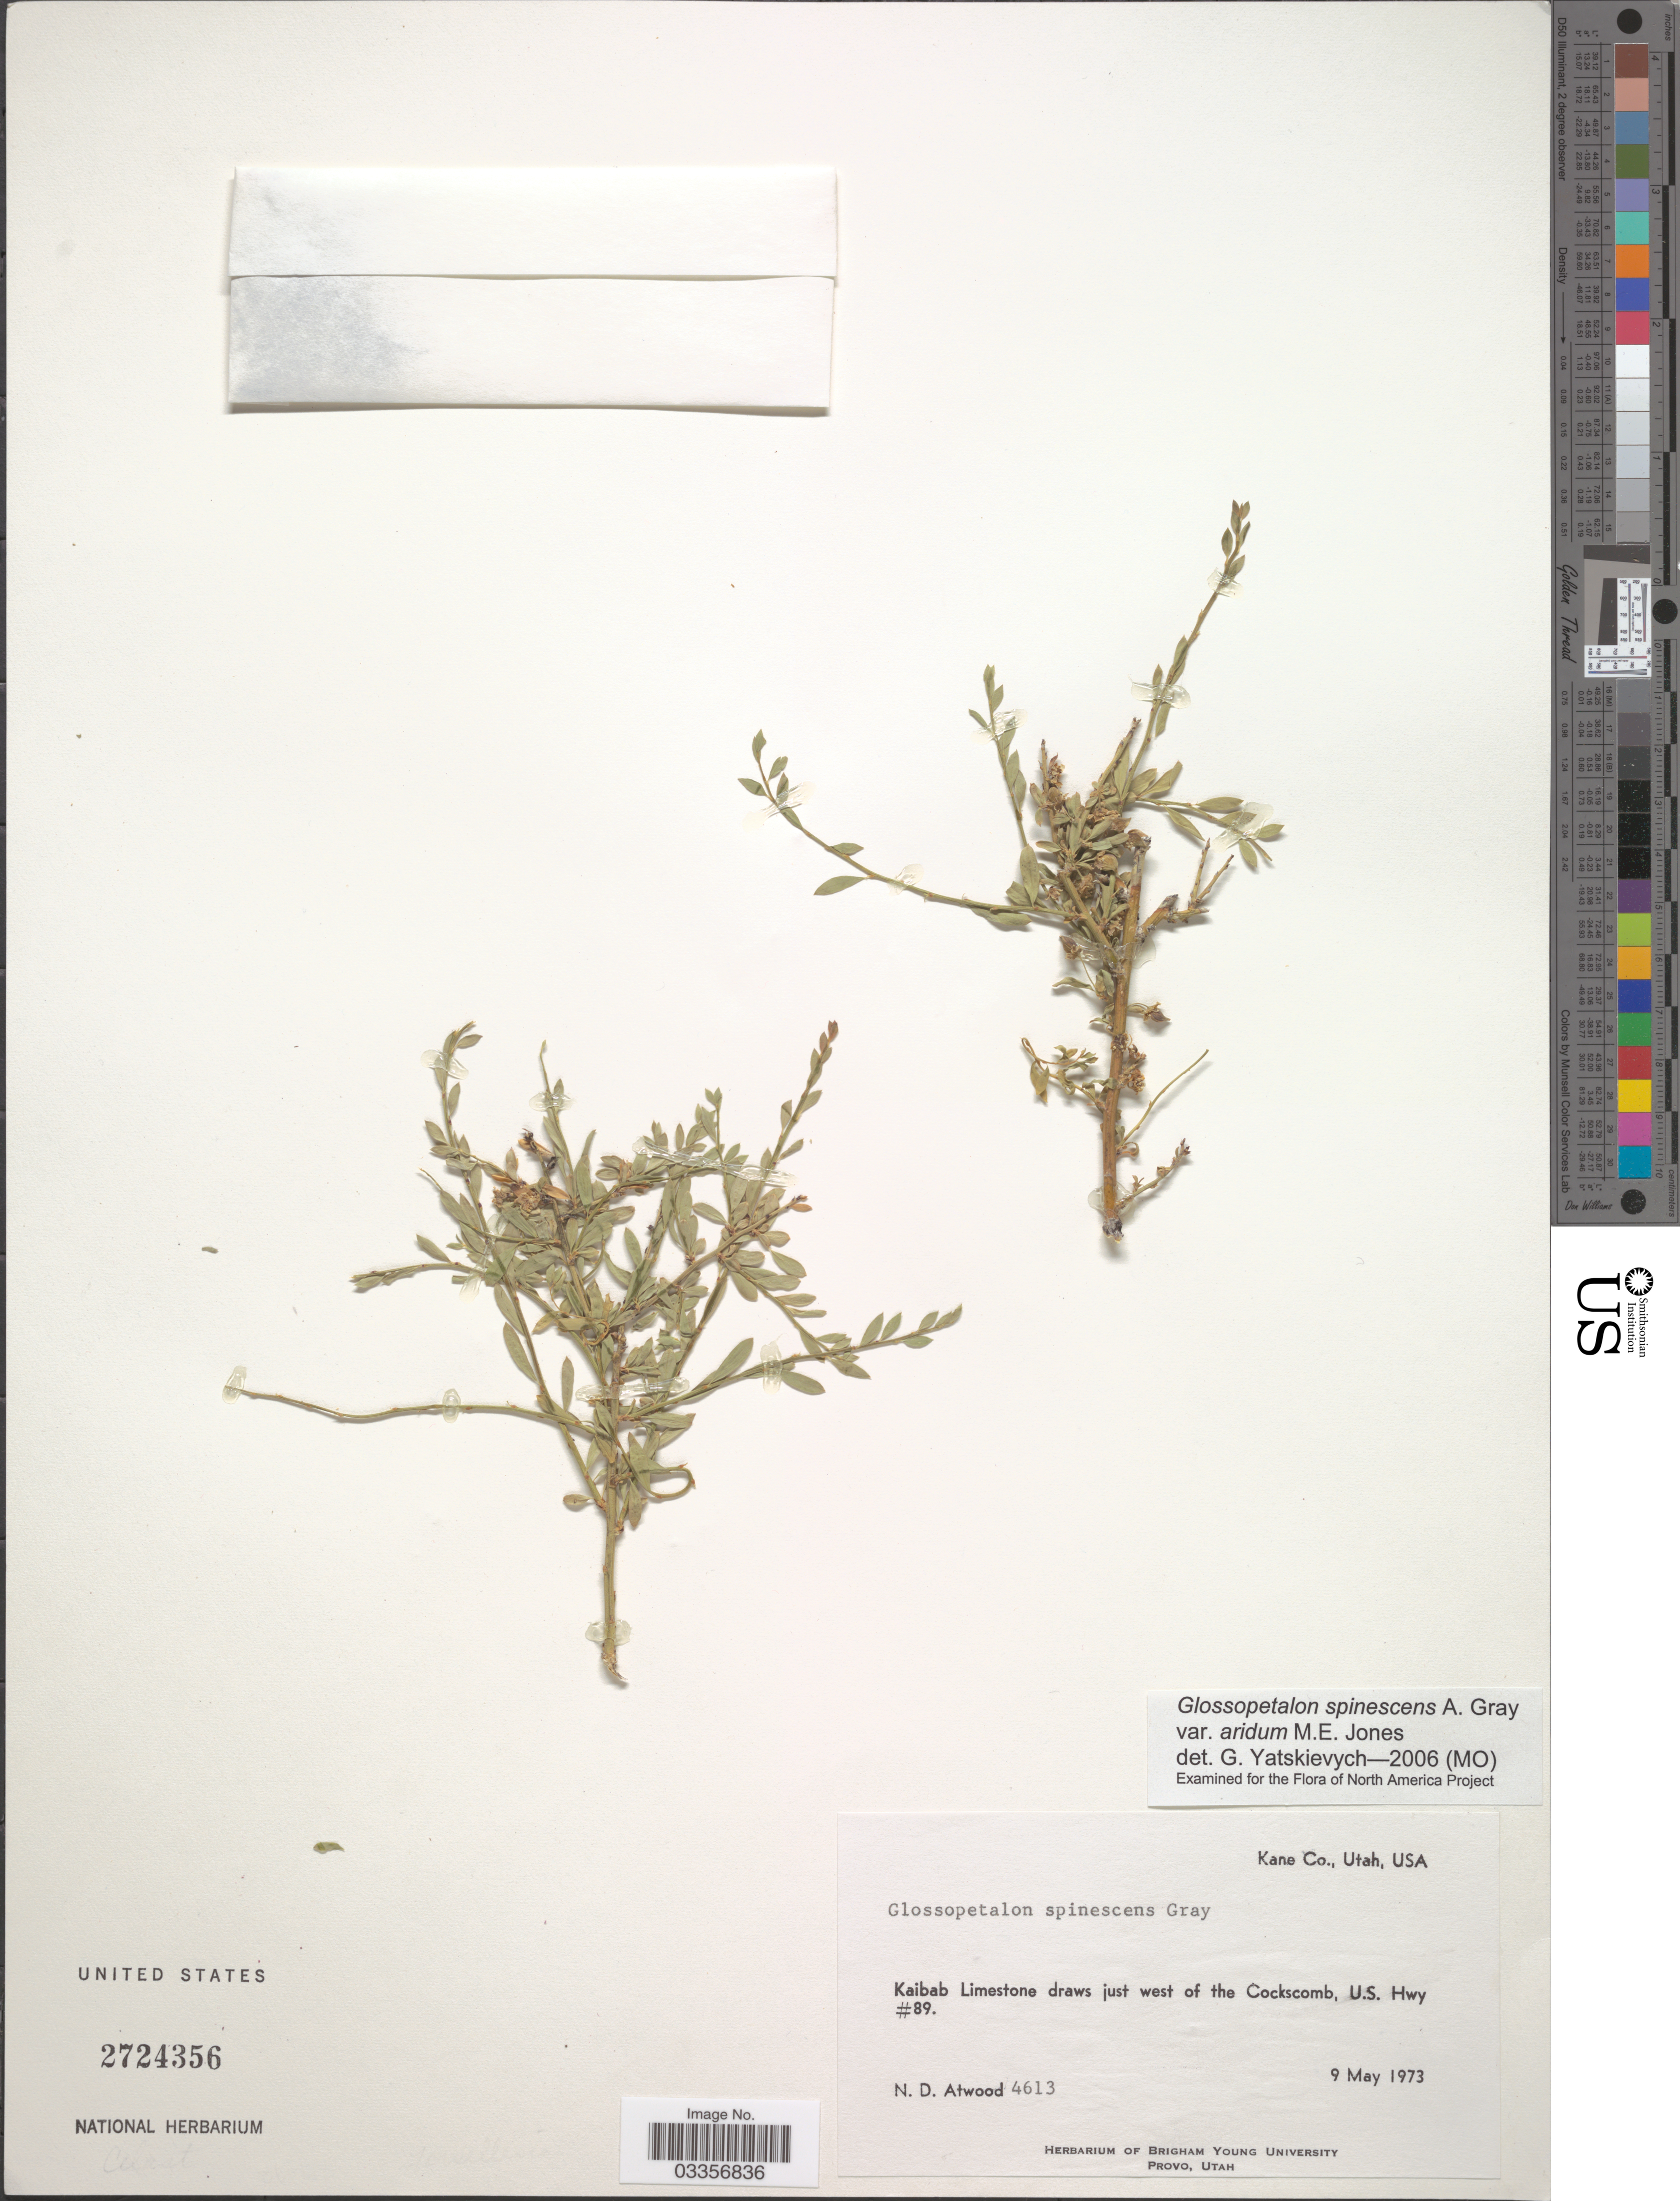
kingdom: Plantae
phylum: Tracheophyta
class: Magnoliopsida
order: Crossosomatales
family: Crossosomataceae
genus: Glossopetalon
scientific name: Glossopetalon spinescens var. aridum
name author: M.E. Jones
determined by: Yatskievych, G.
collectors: N. Atwood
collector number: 4613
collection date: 1973-05-09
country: United States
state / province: Utah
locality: Kane Co., Kaibab Limestone draws just west of the Cockscomb, U.S. Hwy #89.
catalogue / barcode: US 2724356